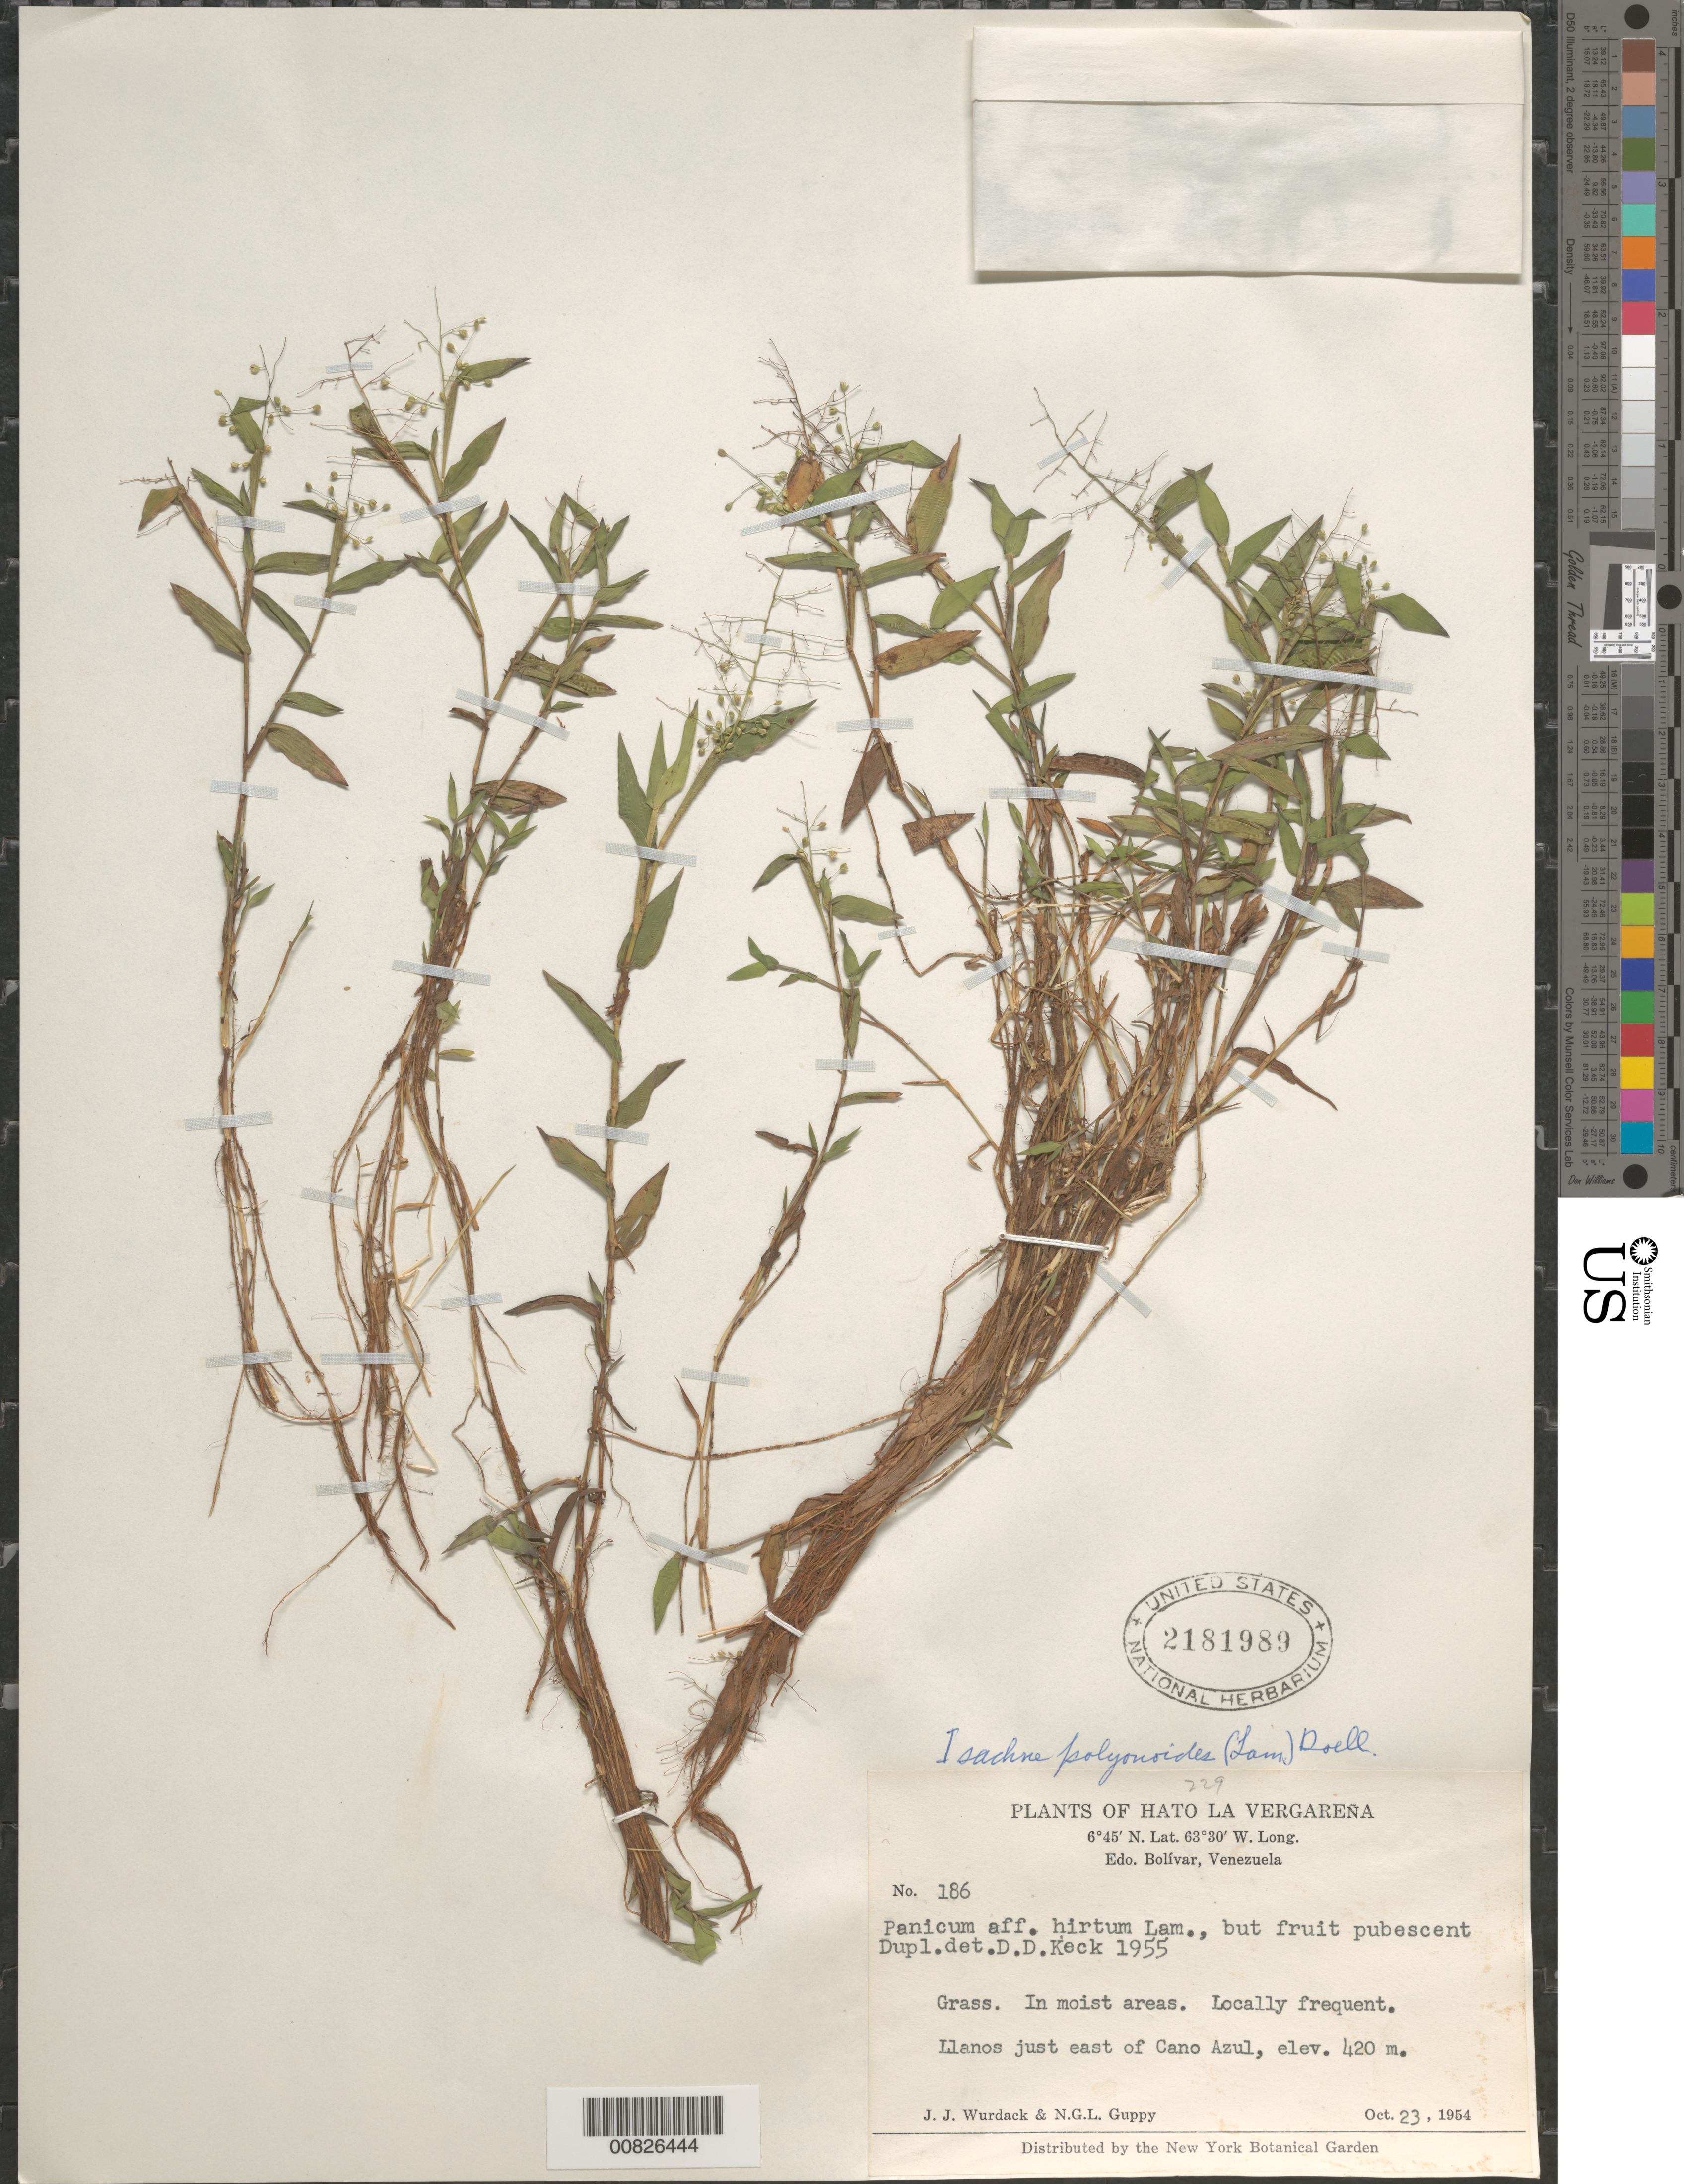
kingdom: Plantae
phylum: Tracheophyta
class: Liliopsida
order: Poales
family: Poaceae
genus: Isachne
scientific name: Isachne polygonoides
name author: (Lam.) Döll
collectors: J. J. Wurdack & N. Guppy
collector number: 186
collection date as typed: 23-Oct-54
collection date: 1954-10-23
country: Venezuela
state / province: Bolívar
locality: Caño Azul, just E of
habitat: Llanos, in moist areas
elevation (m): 420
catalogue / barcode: US 2181989